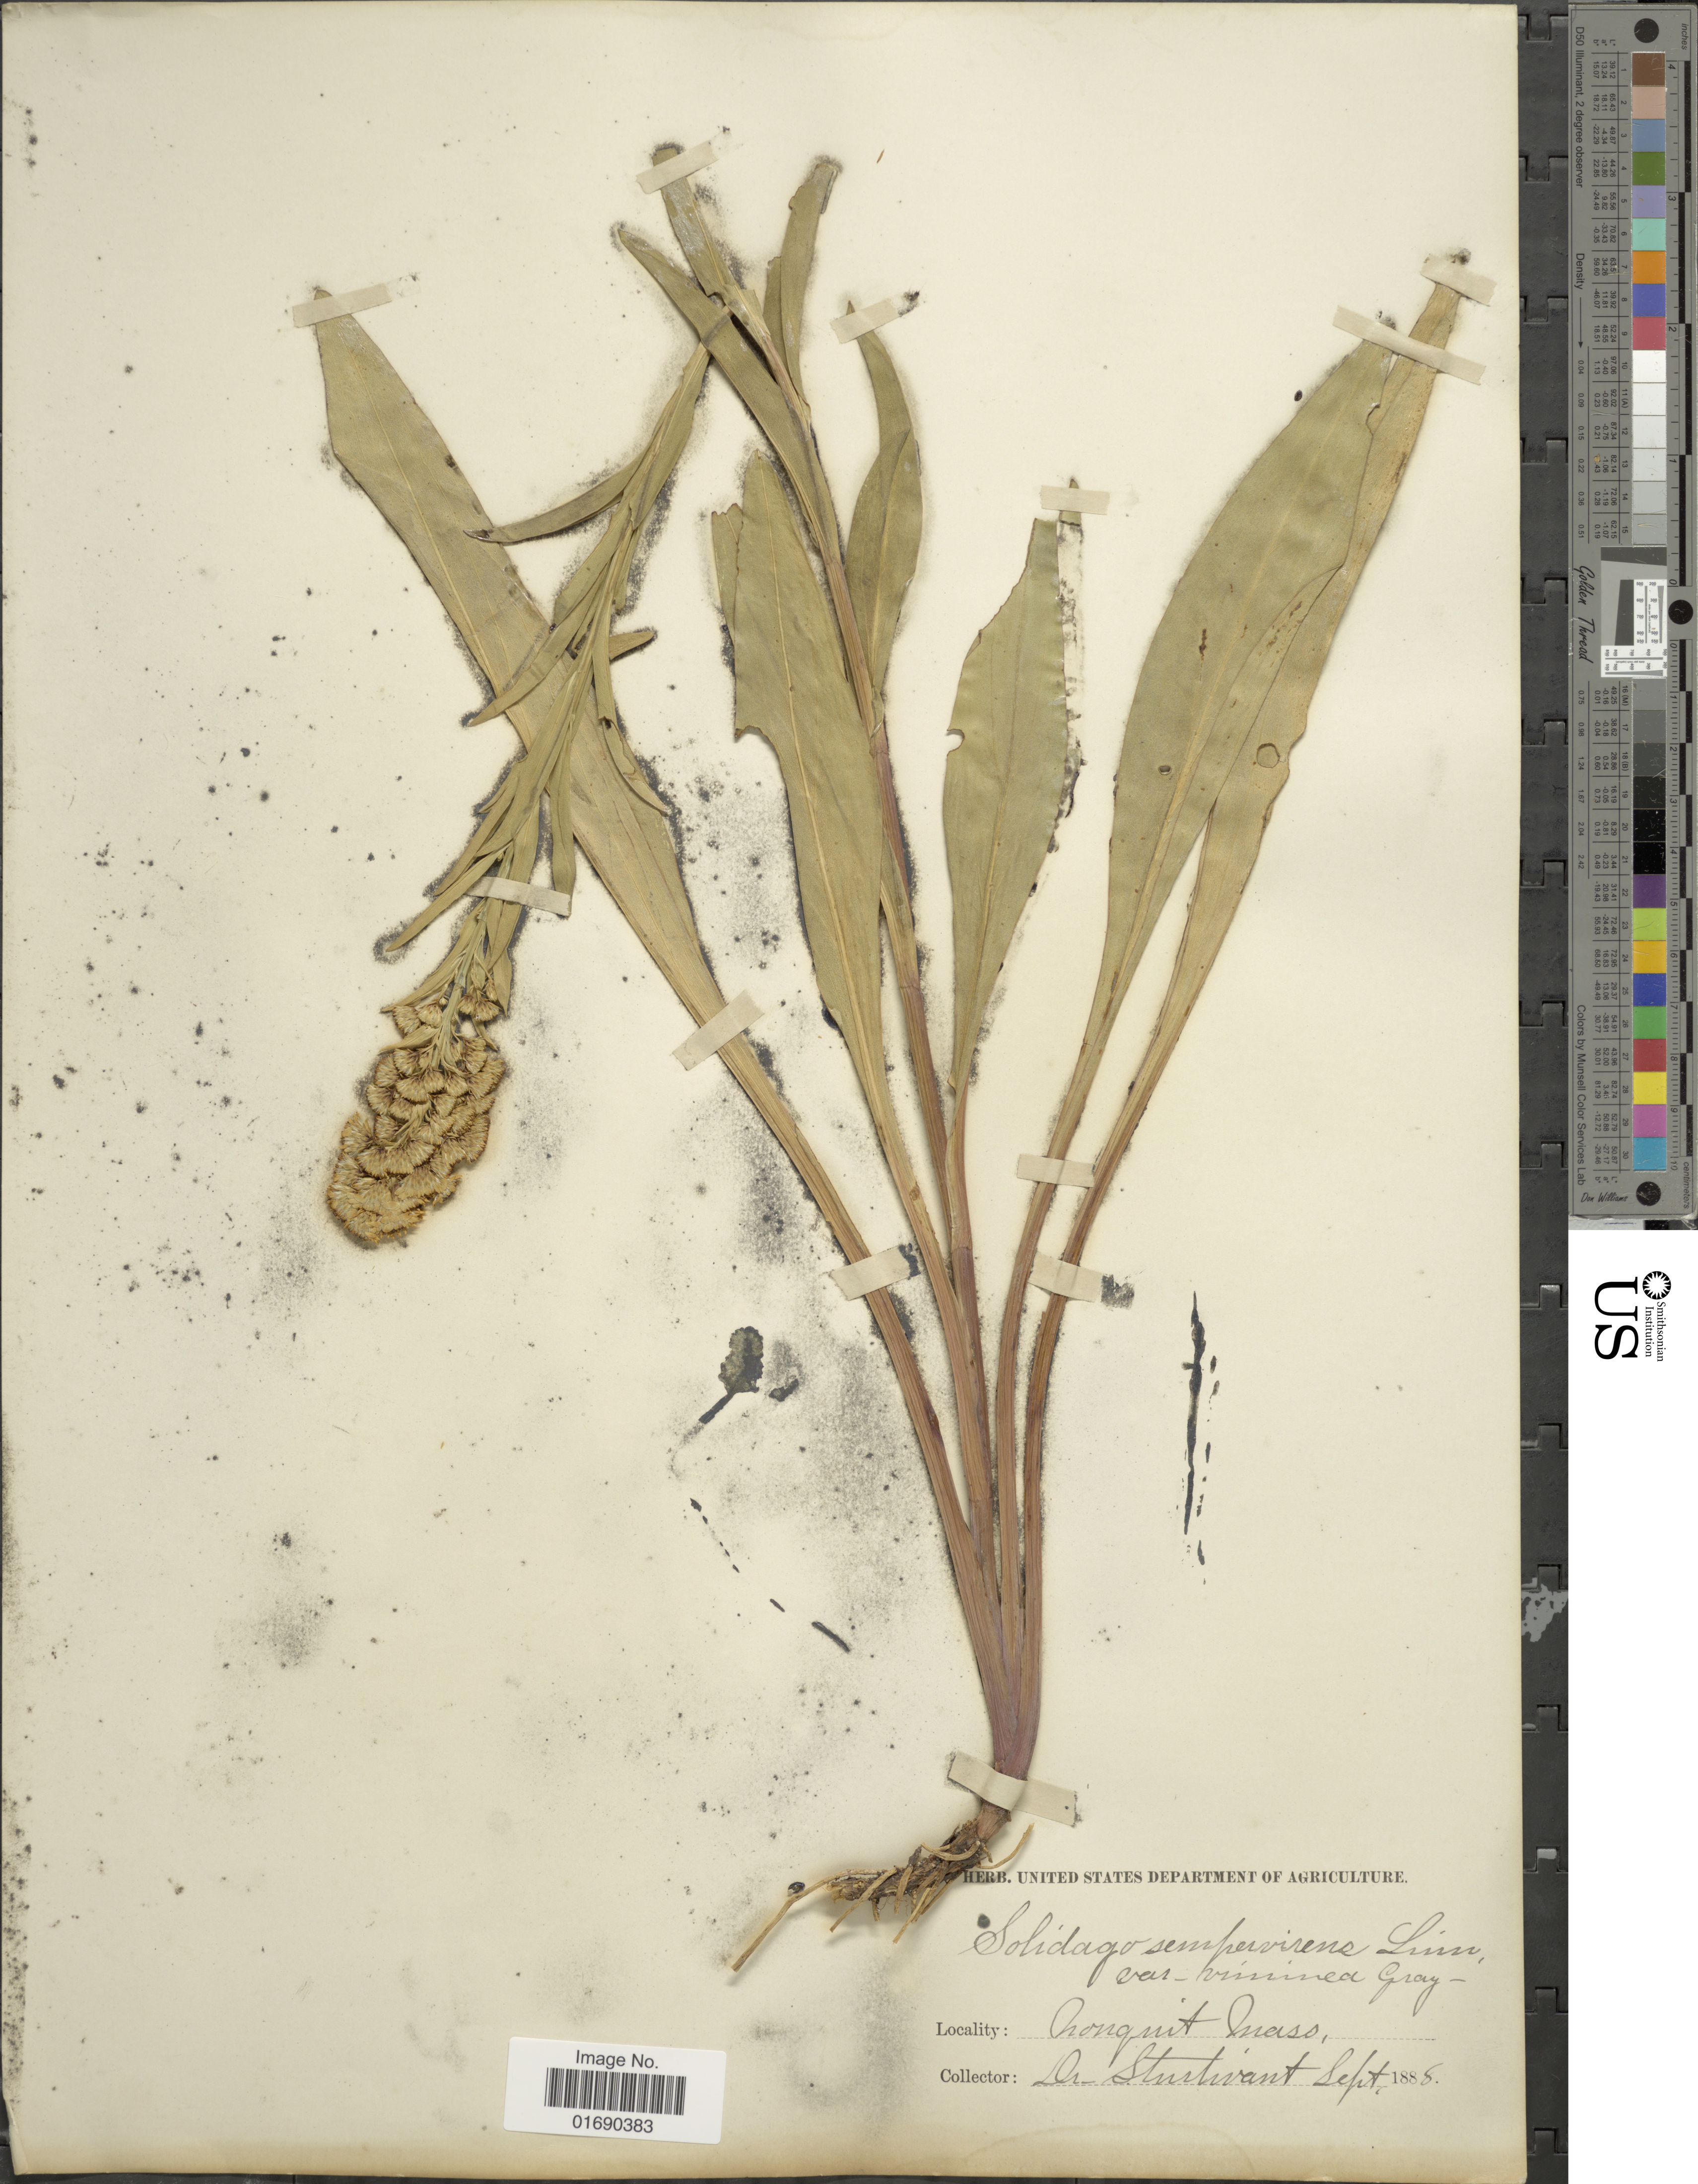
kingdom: Plantae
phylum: Tracheophyta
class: Magnoliopsida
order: Asterales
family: Asteraceae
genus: Solidago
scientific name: Solidago sempervirens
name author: L.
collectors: Sturtevant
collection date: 1888-09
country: United States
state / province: Massachusetts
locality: Nonquit